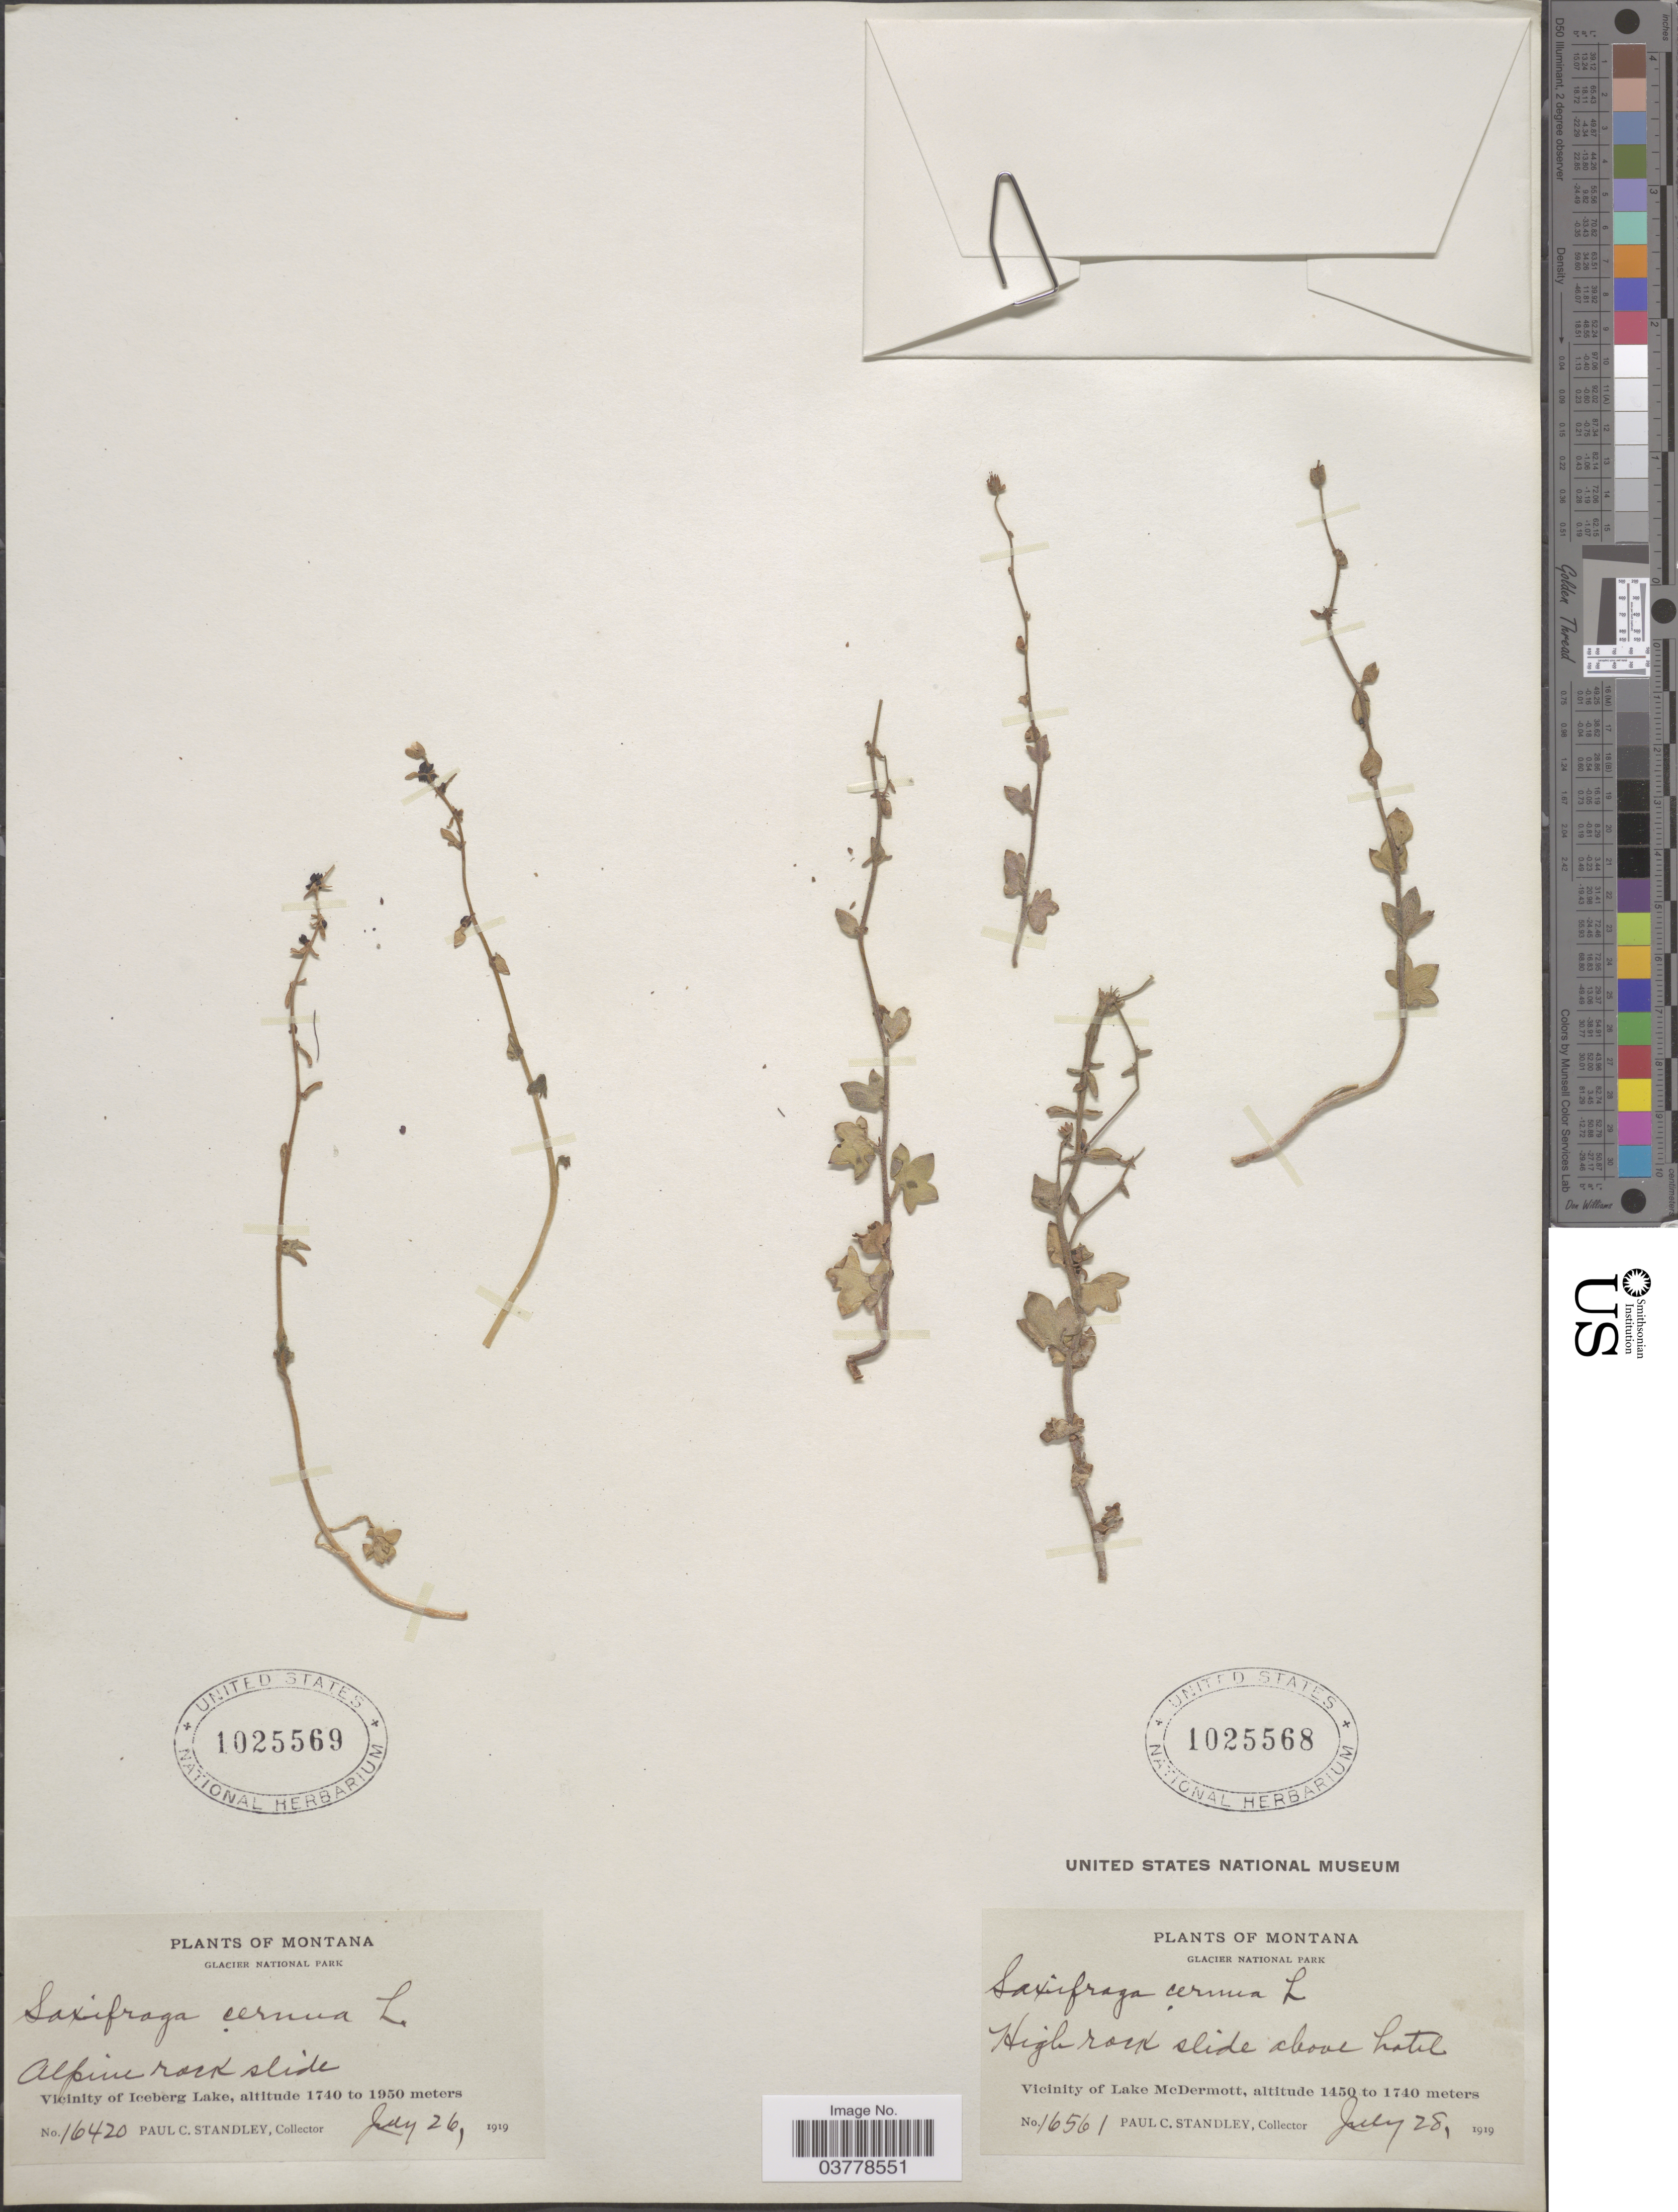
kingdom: Plantae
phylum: Tracheophyta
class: Magnoliopsida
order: Saxifragales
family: Saxifragaceae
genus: Saxifraga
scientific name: Saxifraga cernua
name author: L.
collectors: P. C. Standley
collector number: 16561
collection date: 1919-07-28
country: United States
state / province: Montana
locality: Glacier National Park. High rock slide above hotel. Vicinity of Lake McDermott.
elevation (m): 1450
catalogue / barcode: US 1025568-2